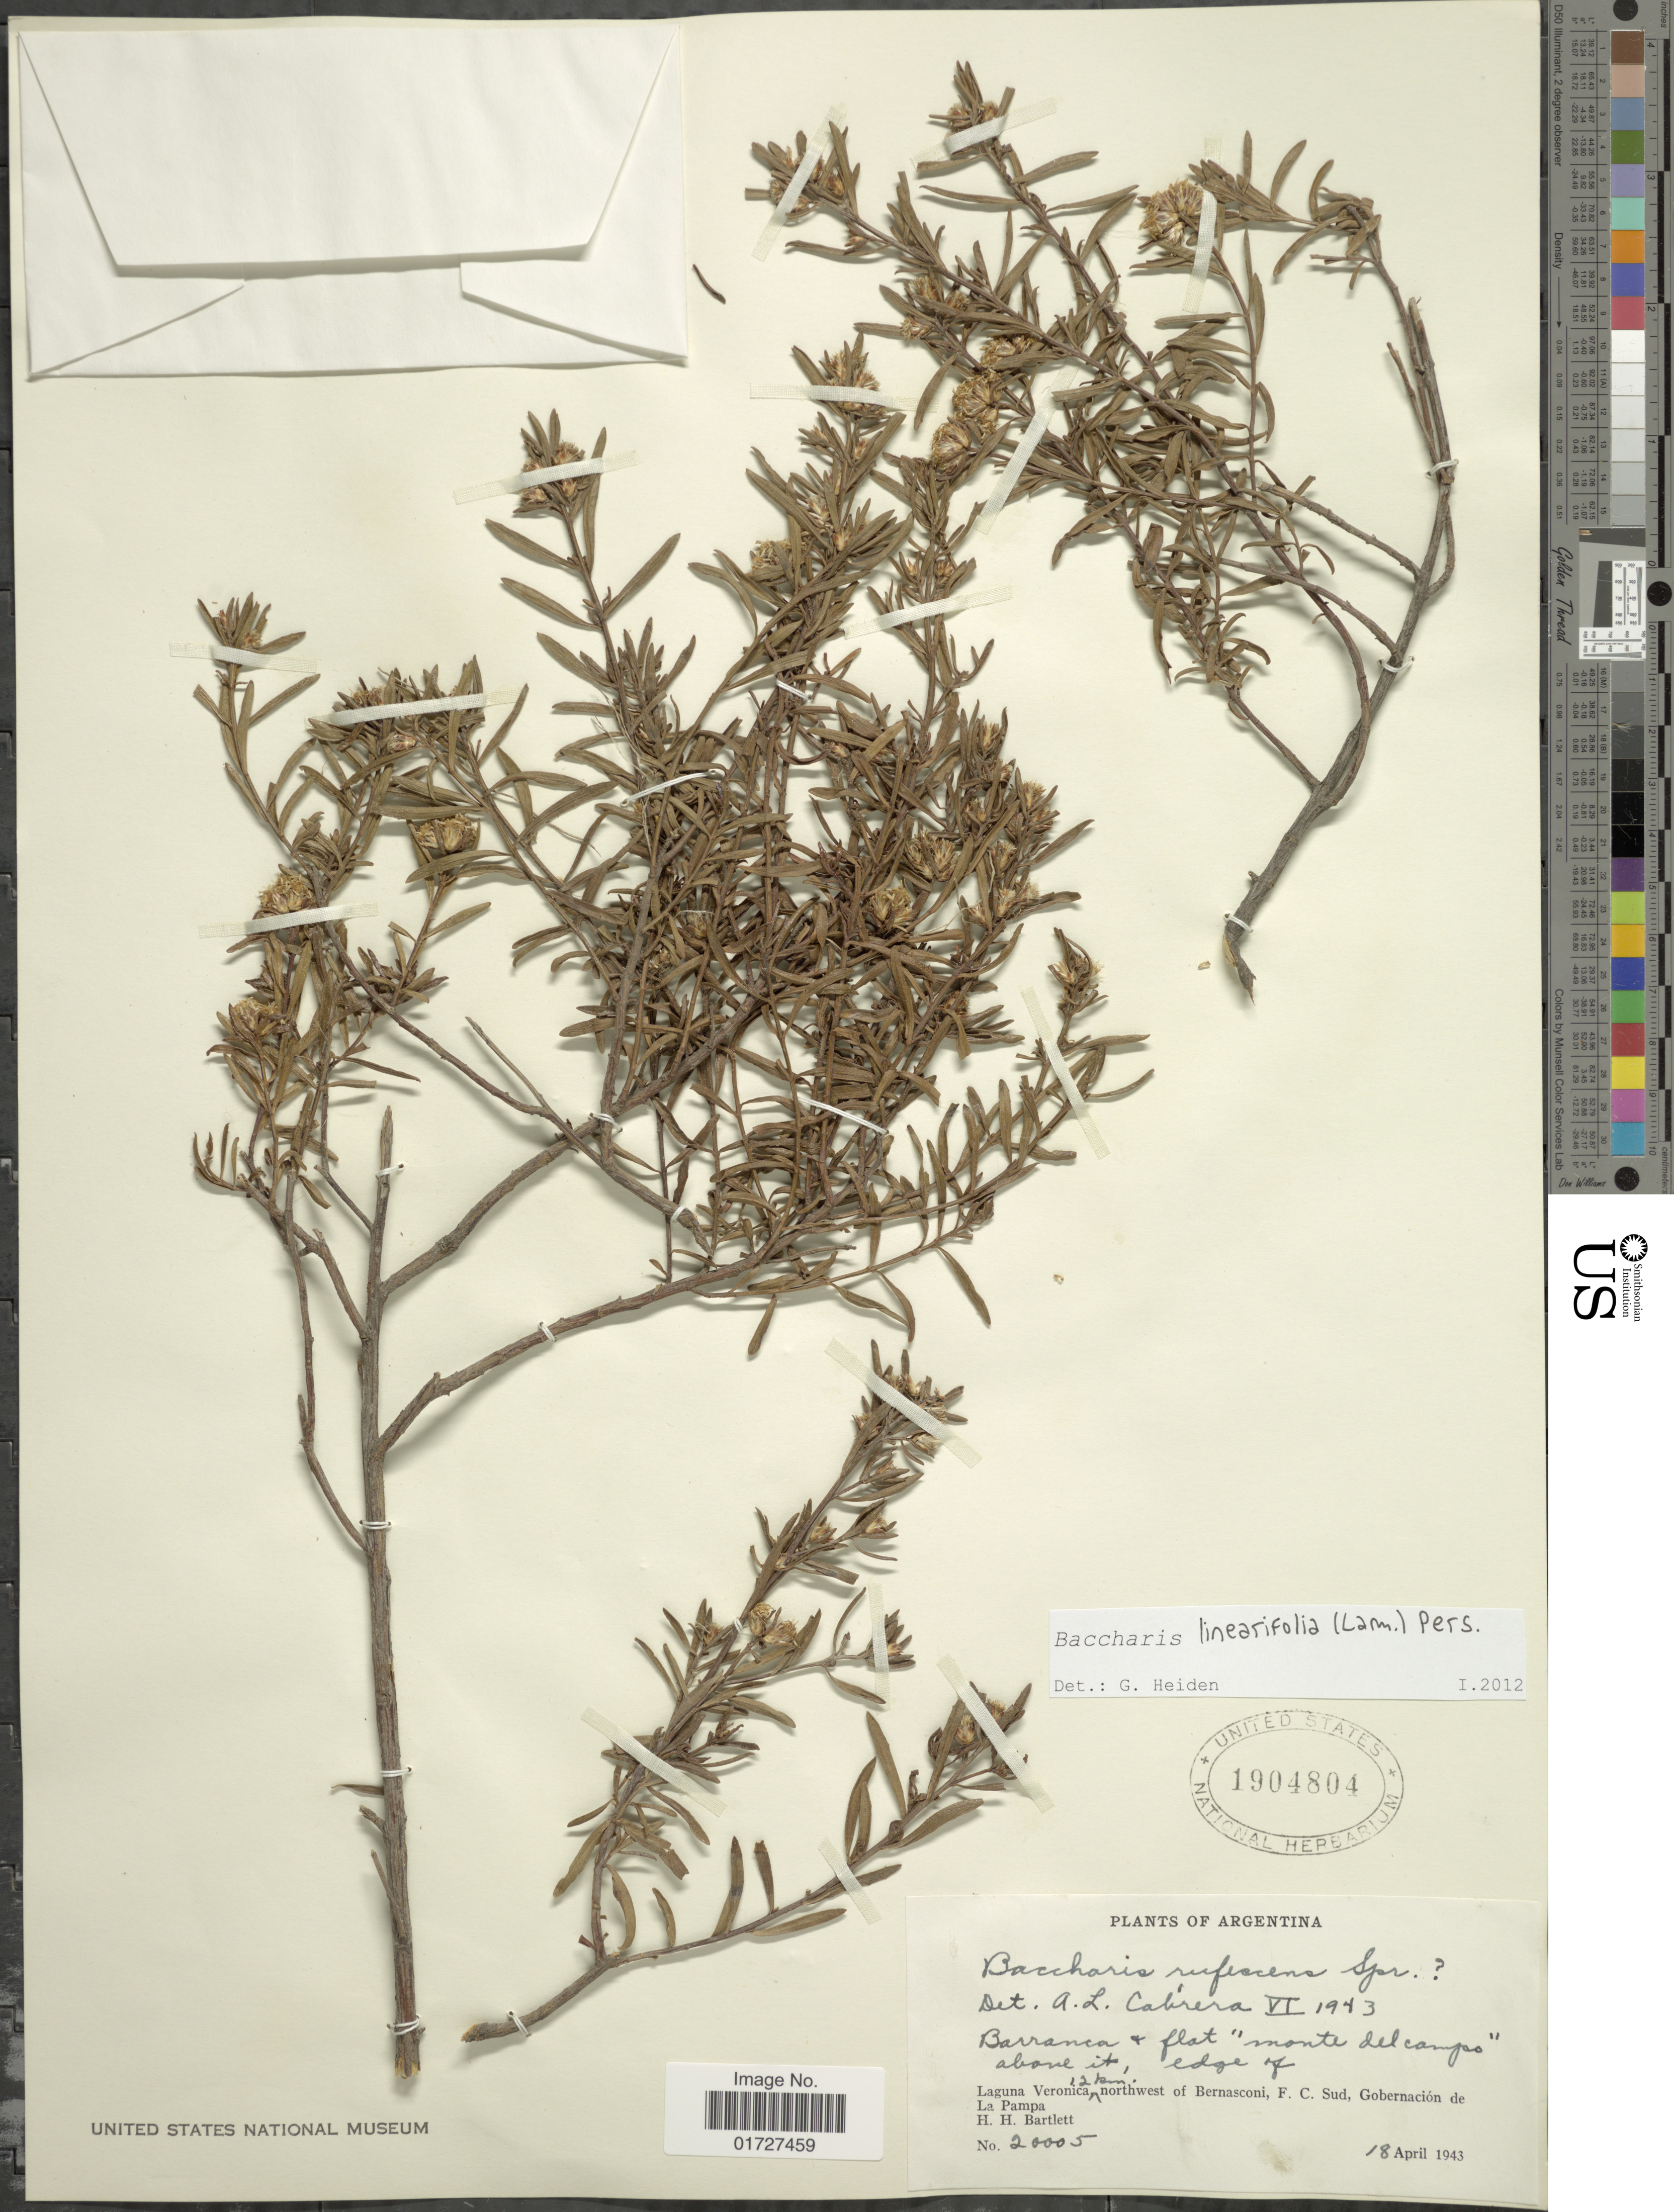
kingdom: Plantae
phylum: Tracheophyta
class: Magnoliopsida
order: Asterales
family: Asteraceae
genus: Baccharis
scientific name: Baccharis linearifolia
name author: (Lam.) Pers.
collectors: H. H. Bartlett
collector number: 20005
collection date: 1943-04-18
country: Argentina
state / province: La Pampa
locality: Laguna Veronica 1.2 km northwest of Bernasconi, F. C. Sud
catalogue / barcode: US 1904804